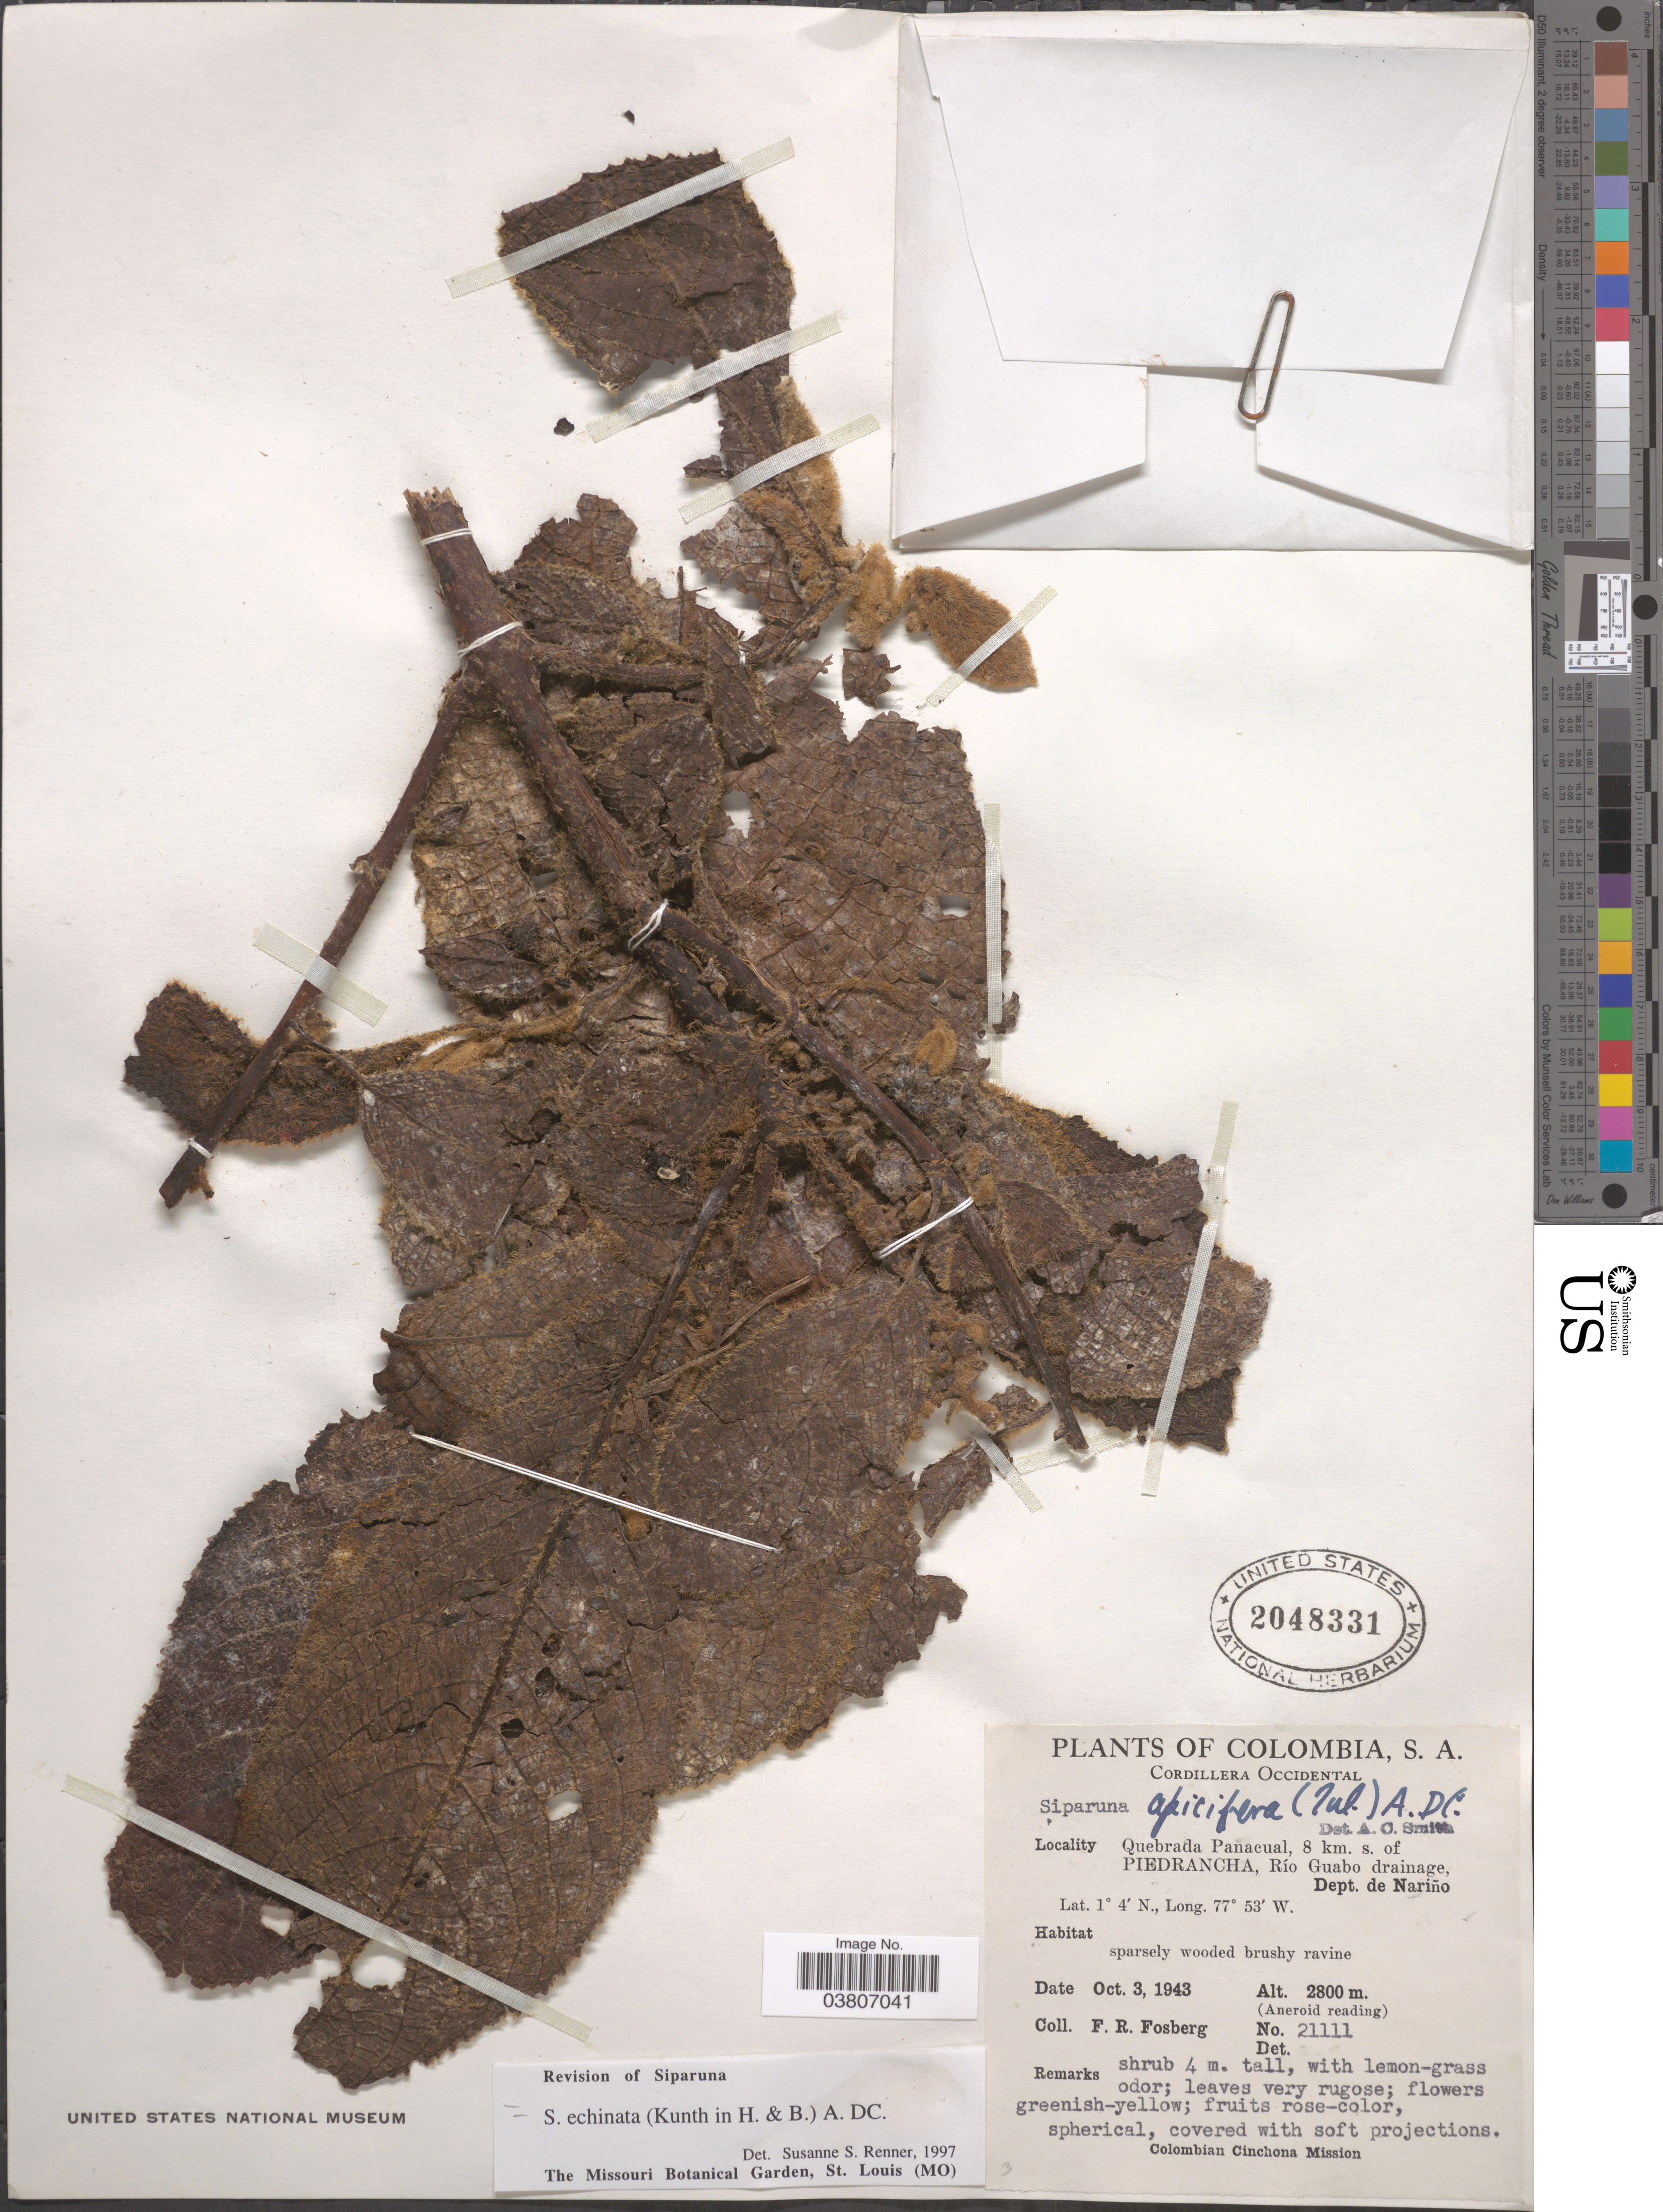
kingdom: Plantae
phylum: Tracheophyta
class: Magnoliopsida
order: Laurales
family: Siparunaceae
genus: Siparuna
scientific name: Siparuna echinata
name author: (Kunth) A. DC.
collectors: F. R. Fosberg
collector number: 21111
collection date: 1943-10-03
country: Colombia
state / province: Nariño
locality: Cordillera Occidental. Quebrada Panacual, 8 km. s. of Piedrancha, Río Guabo drainage, Dept. de Nariño.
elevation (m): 2800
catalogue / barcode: US 2048331